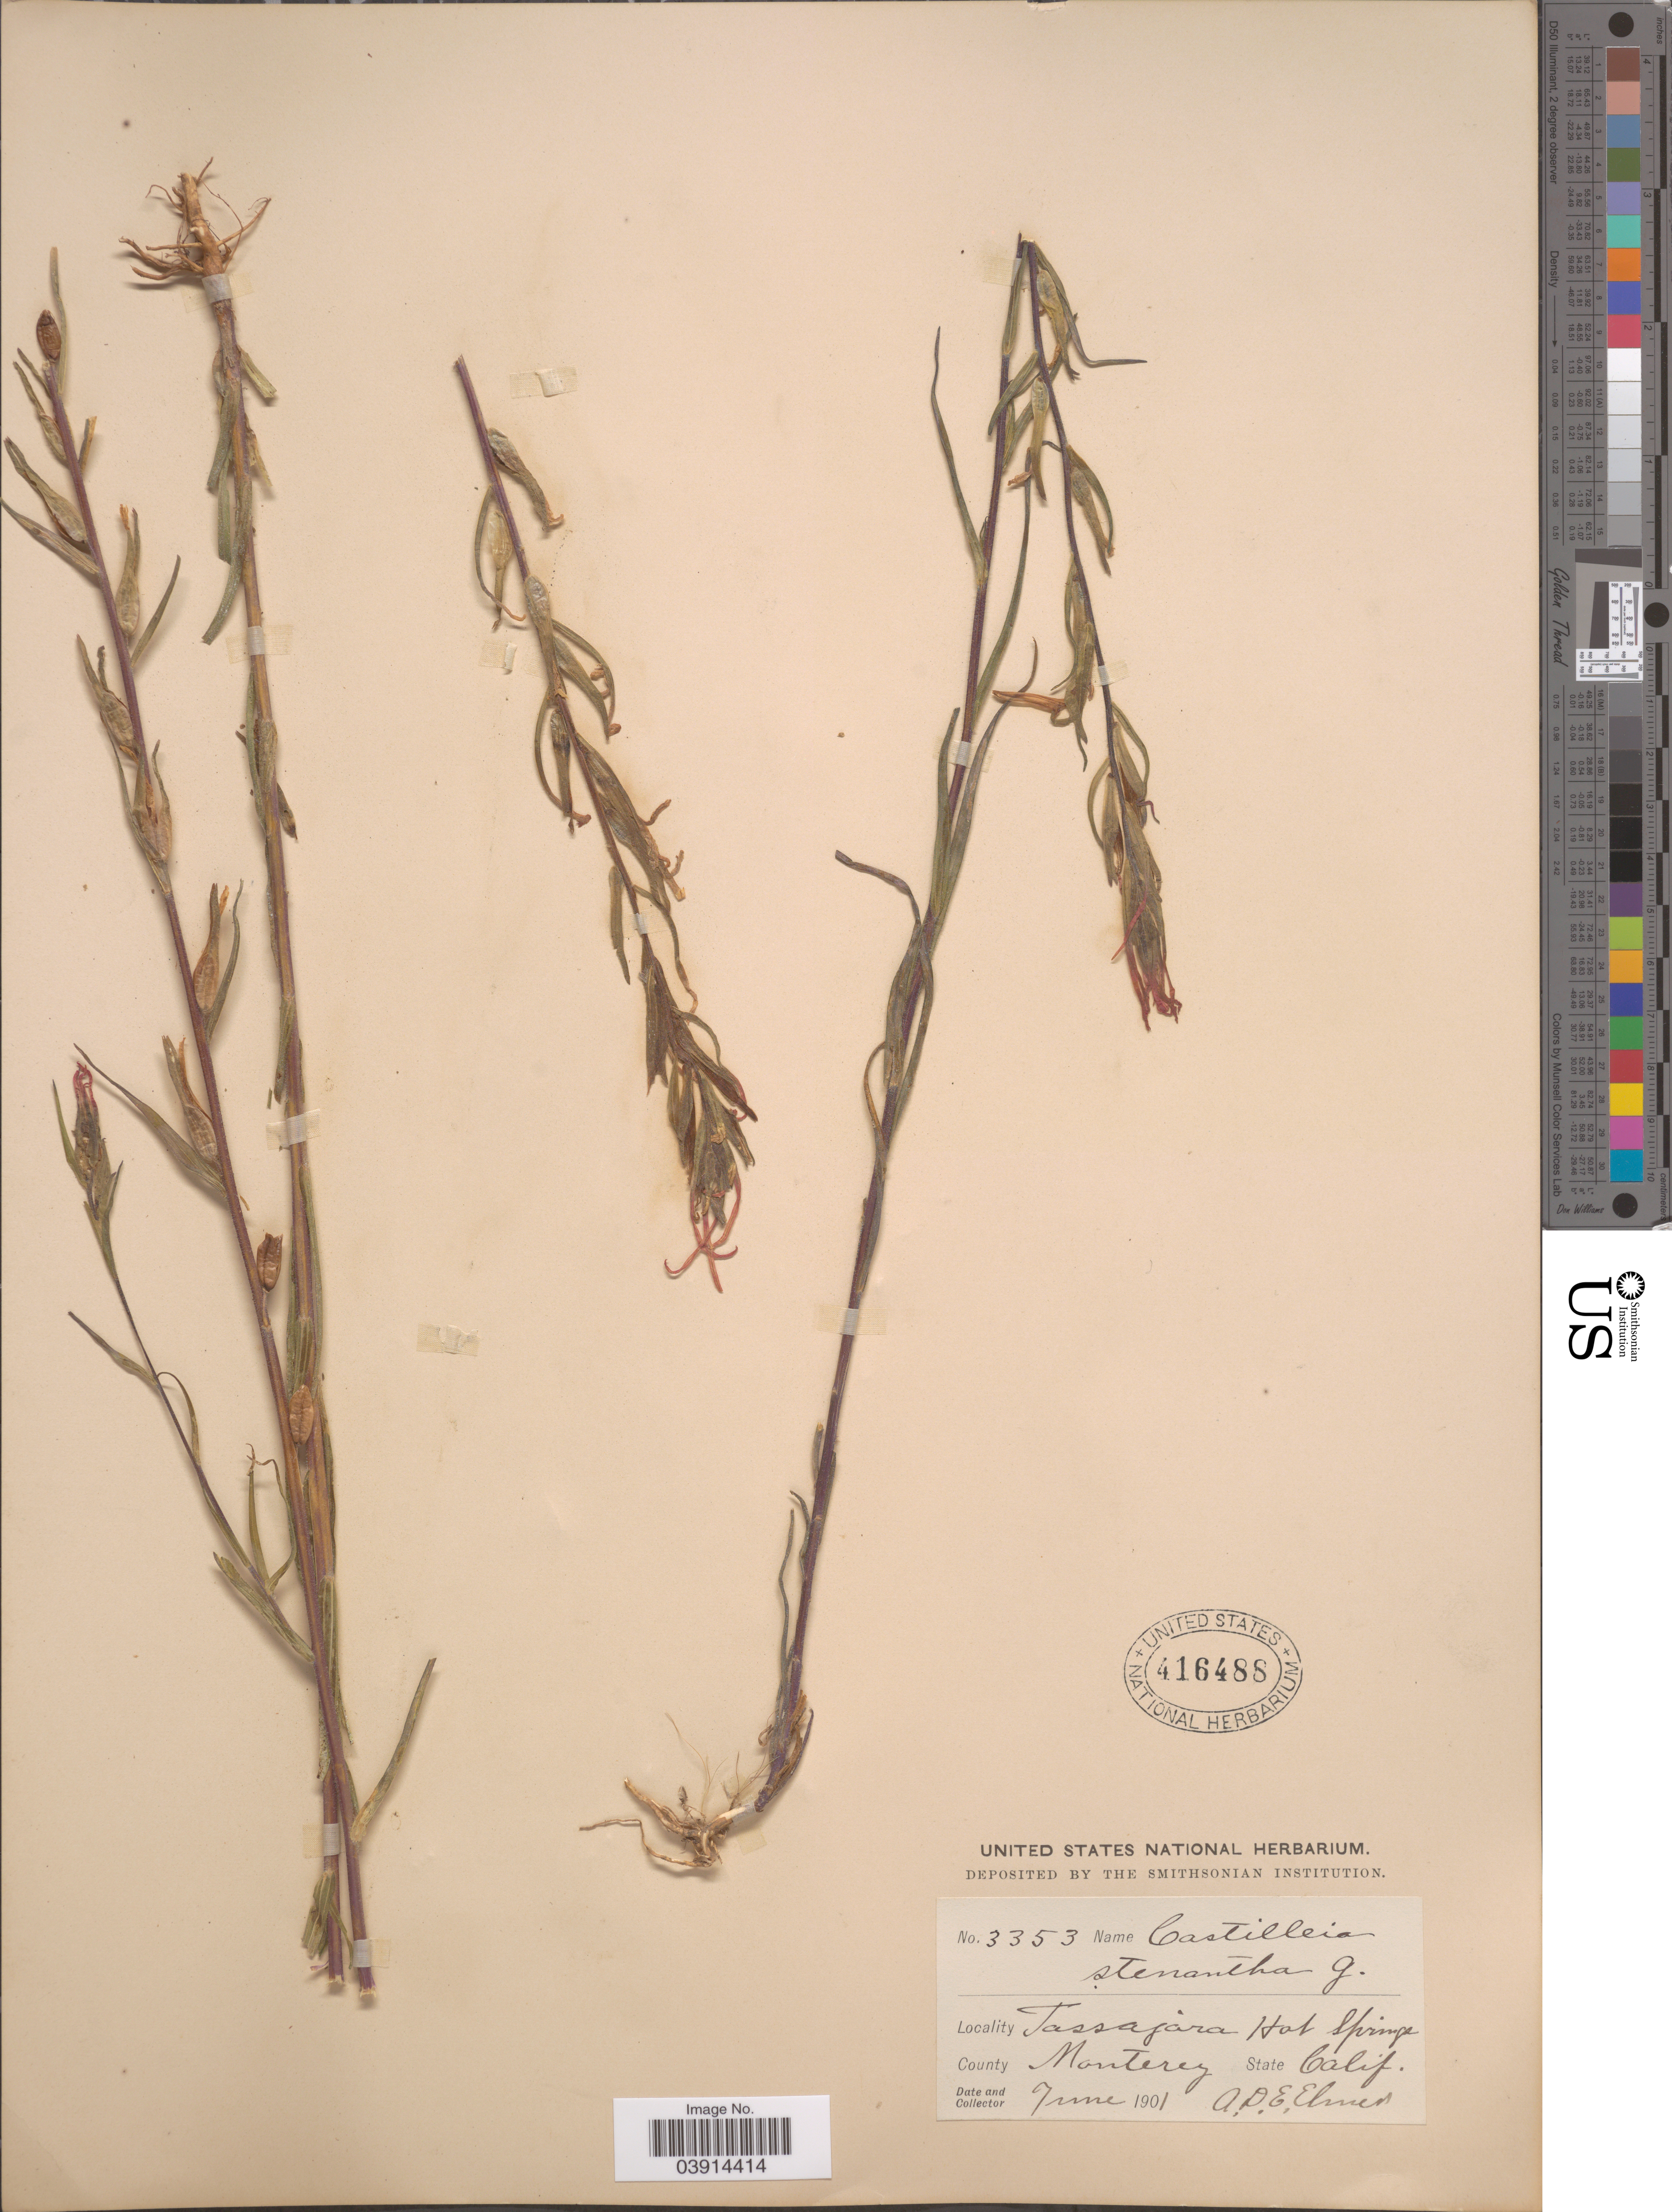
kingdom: Plantae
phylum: Tracheophyta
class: Magnoliopsida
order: Lamiales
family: Orobanchaceae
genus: Castilleja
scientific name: Castilleja stenantha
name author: A. Gray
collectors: A. D. E. Elmer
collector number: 3353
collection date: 1901-06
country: United States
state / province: California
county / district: Monterey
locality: Tassajara Hot Springs. County Monterey.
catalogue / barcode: US 416488